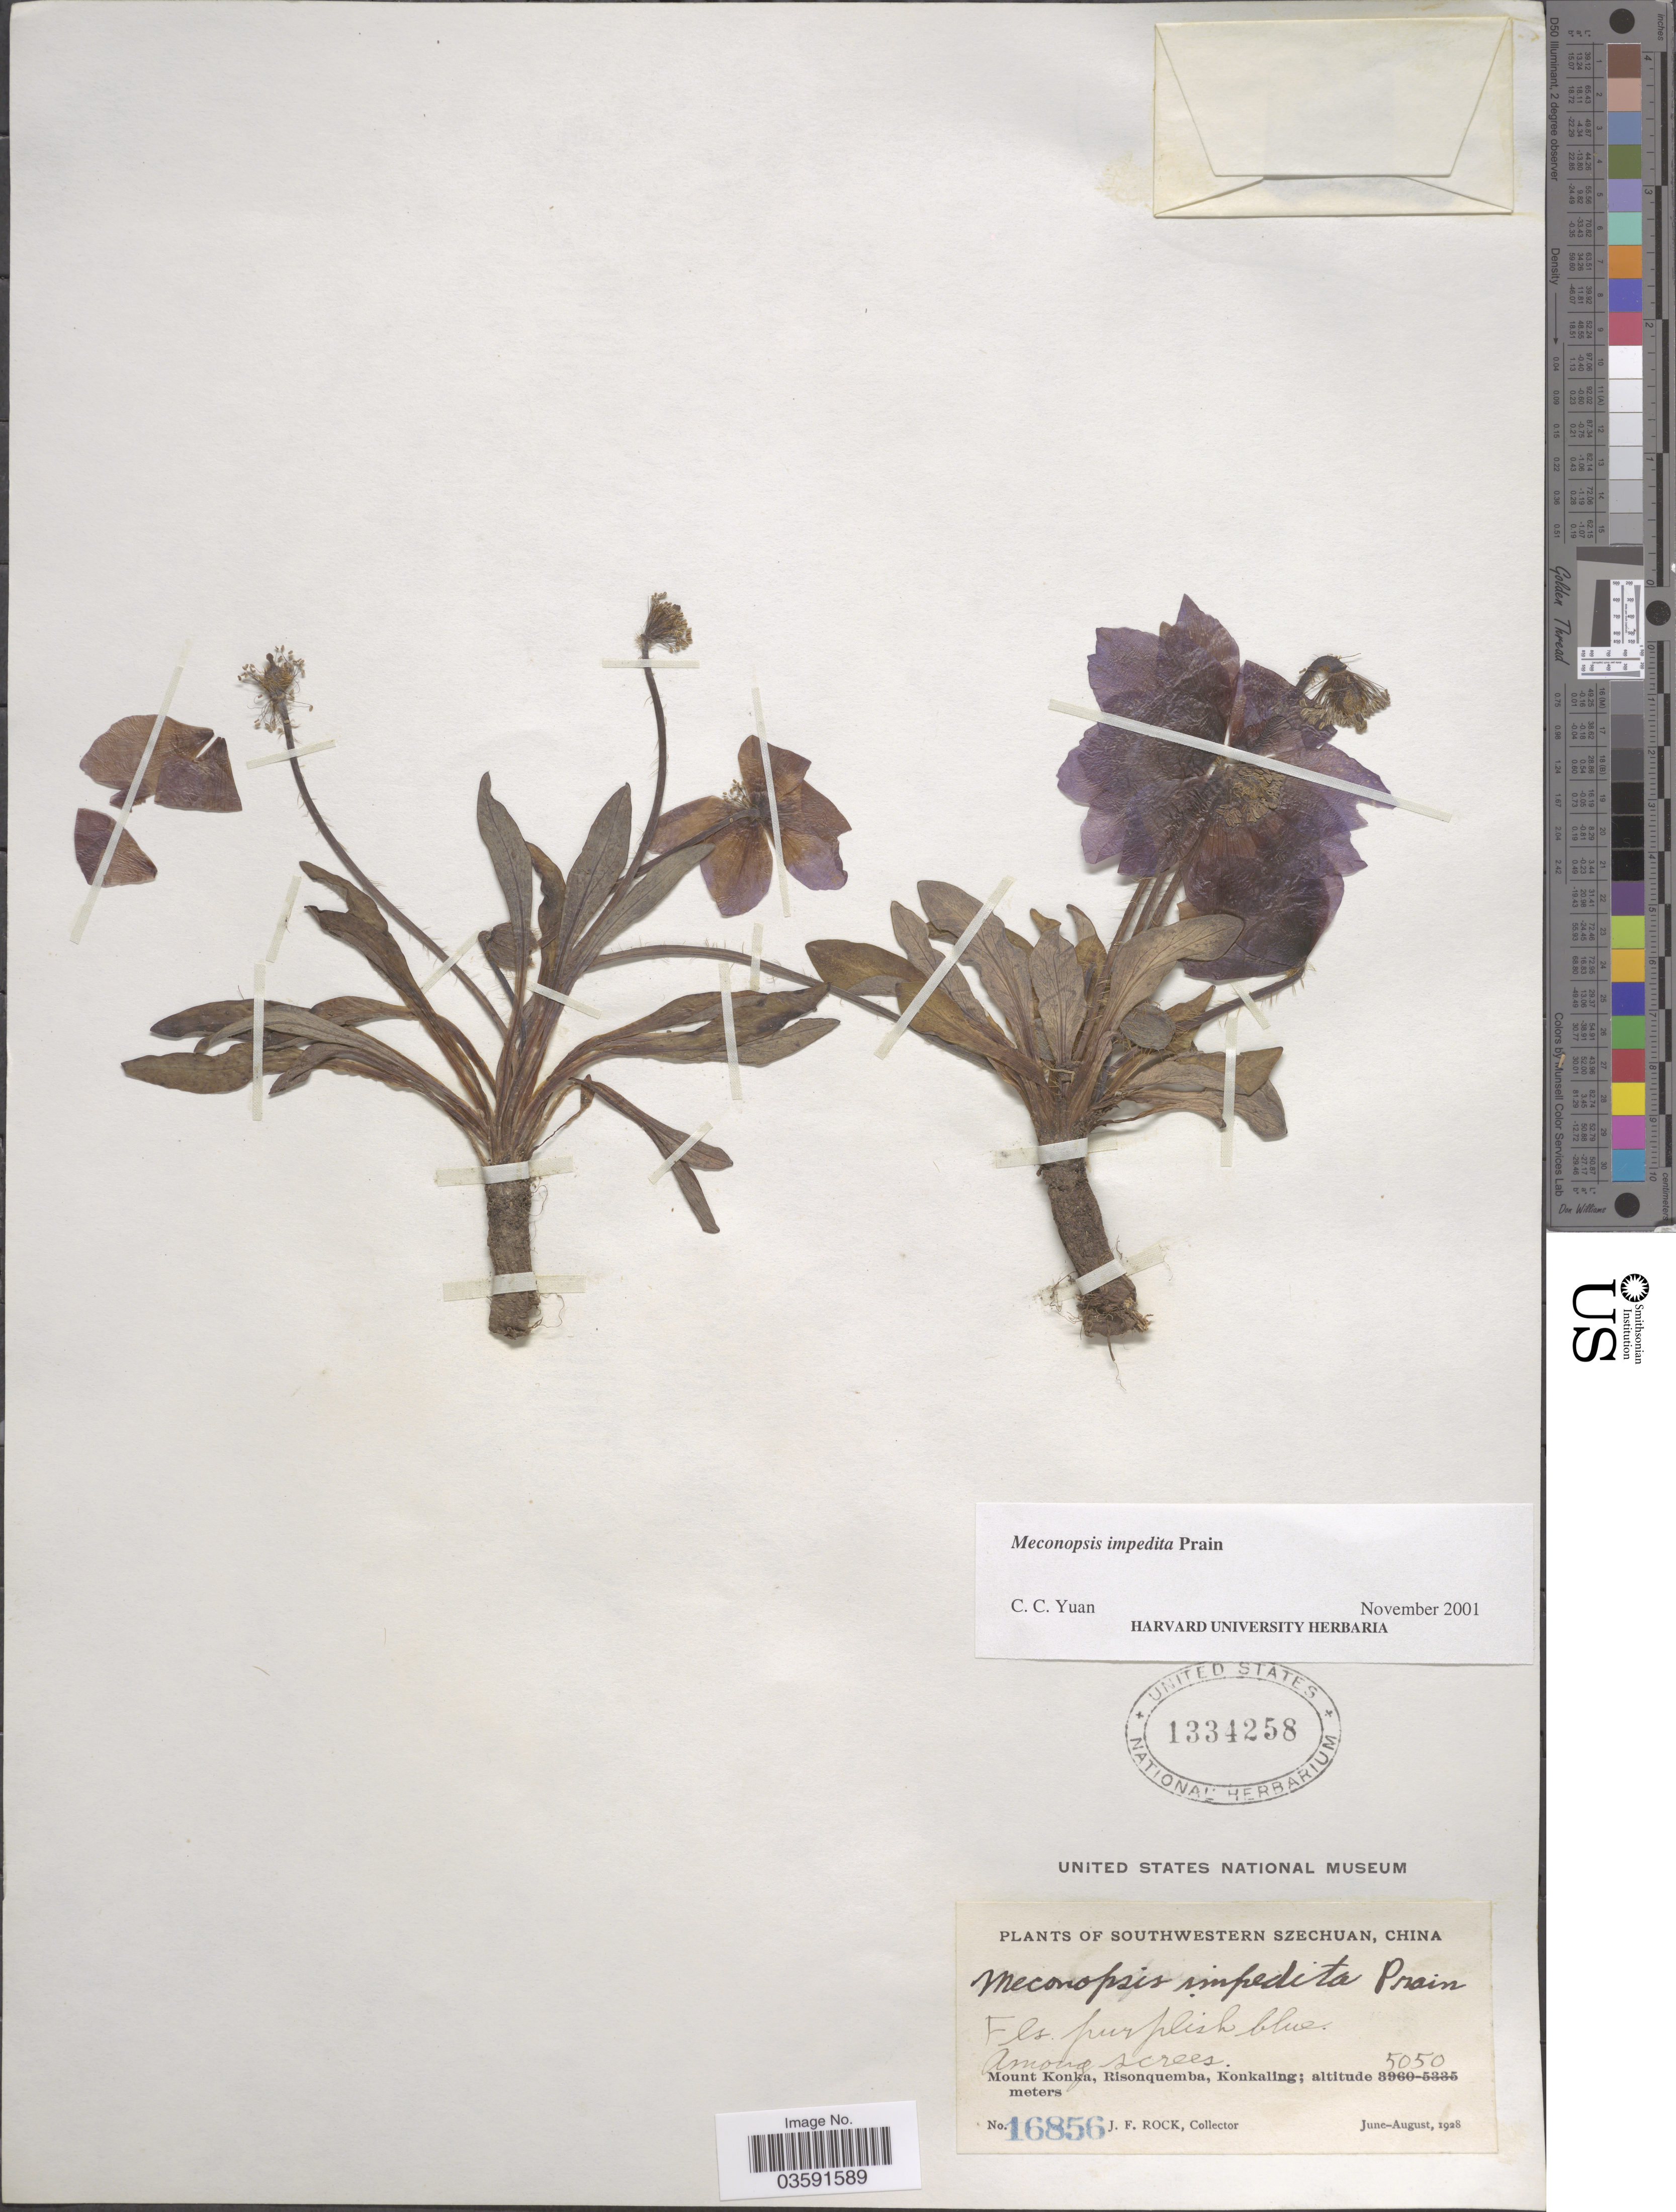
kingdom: Plantae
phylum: Tracheophyta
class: Magnoliopsida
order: Ranunculales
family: Papaveraceae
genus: Meconopsis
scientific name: Meconopsis impedita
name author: Prain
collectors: J. Rock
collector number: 16856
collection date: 1928-06/1928-08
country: China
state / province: Sichuan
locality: Southwestern Szechuan. Mount Konka, Risonquemba, Konkaling.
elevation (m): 5050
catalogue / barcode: US 1334258